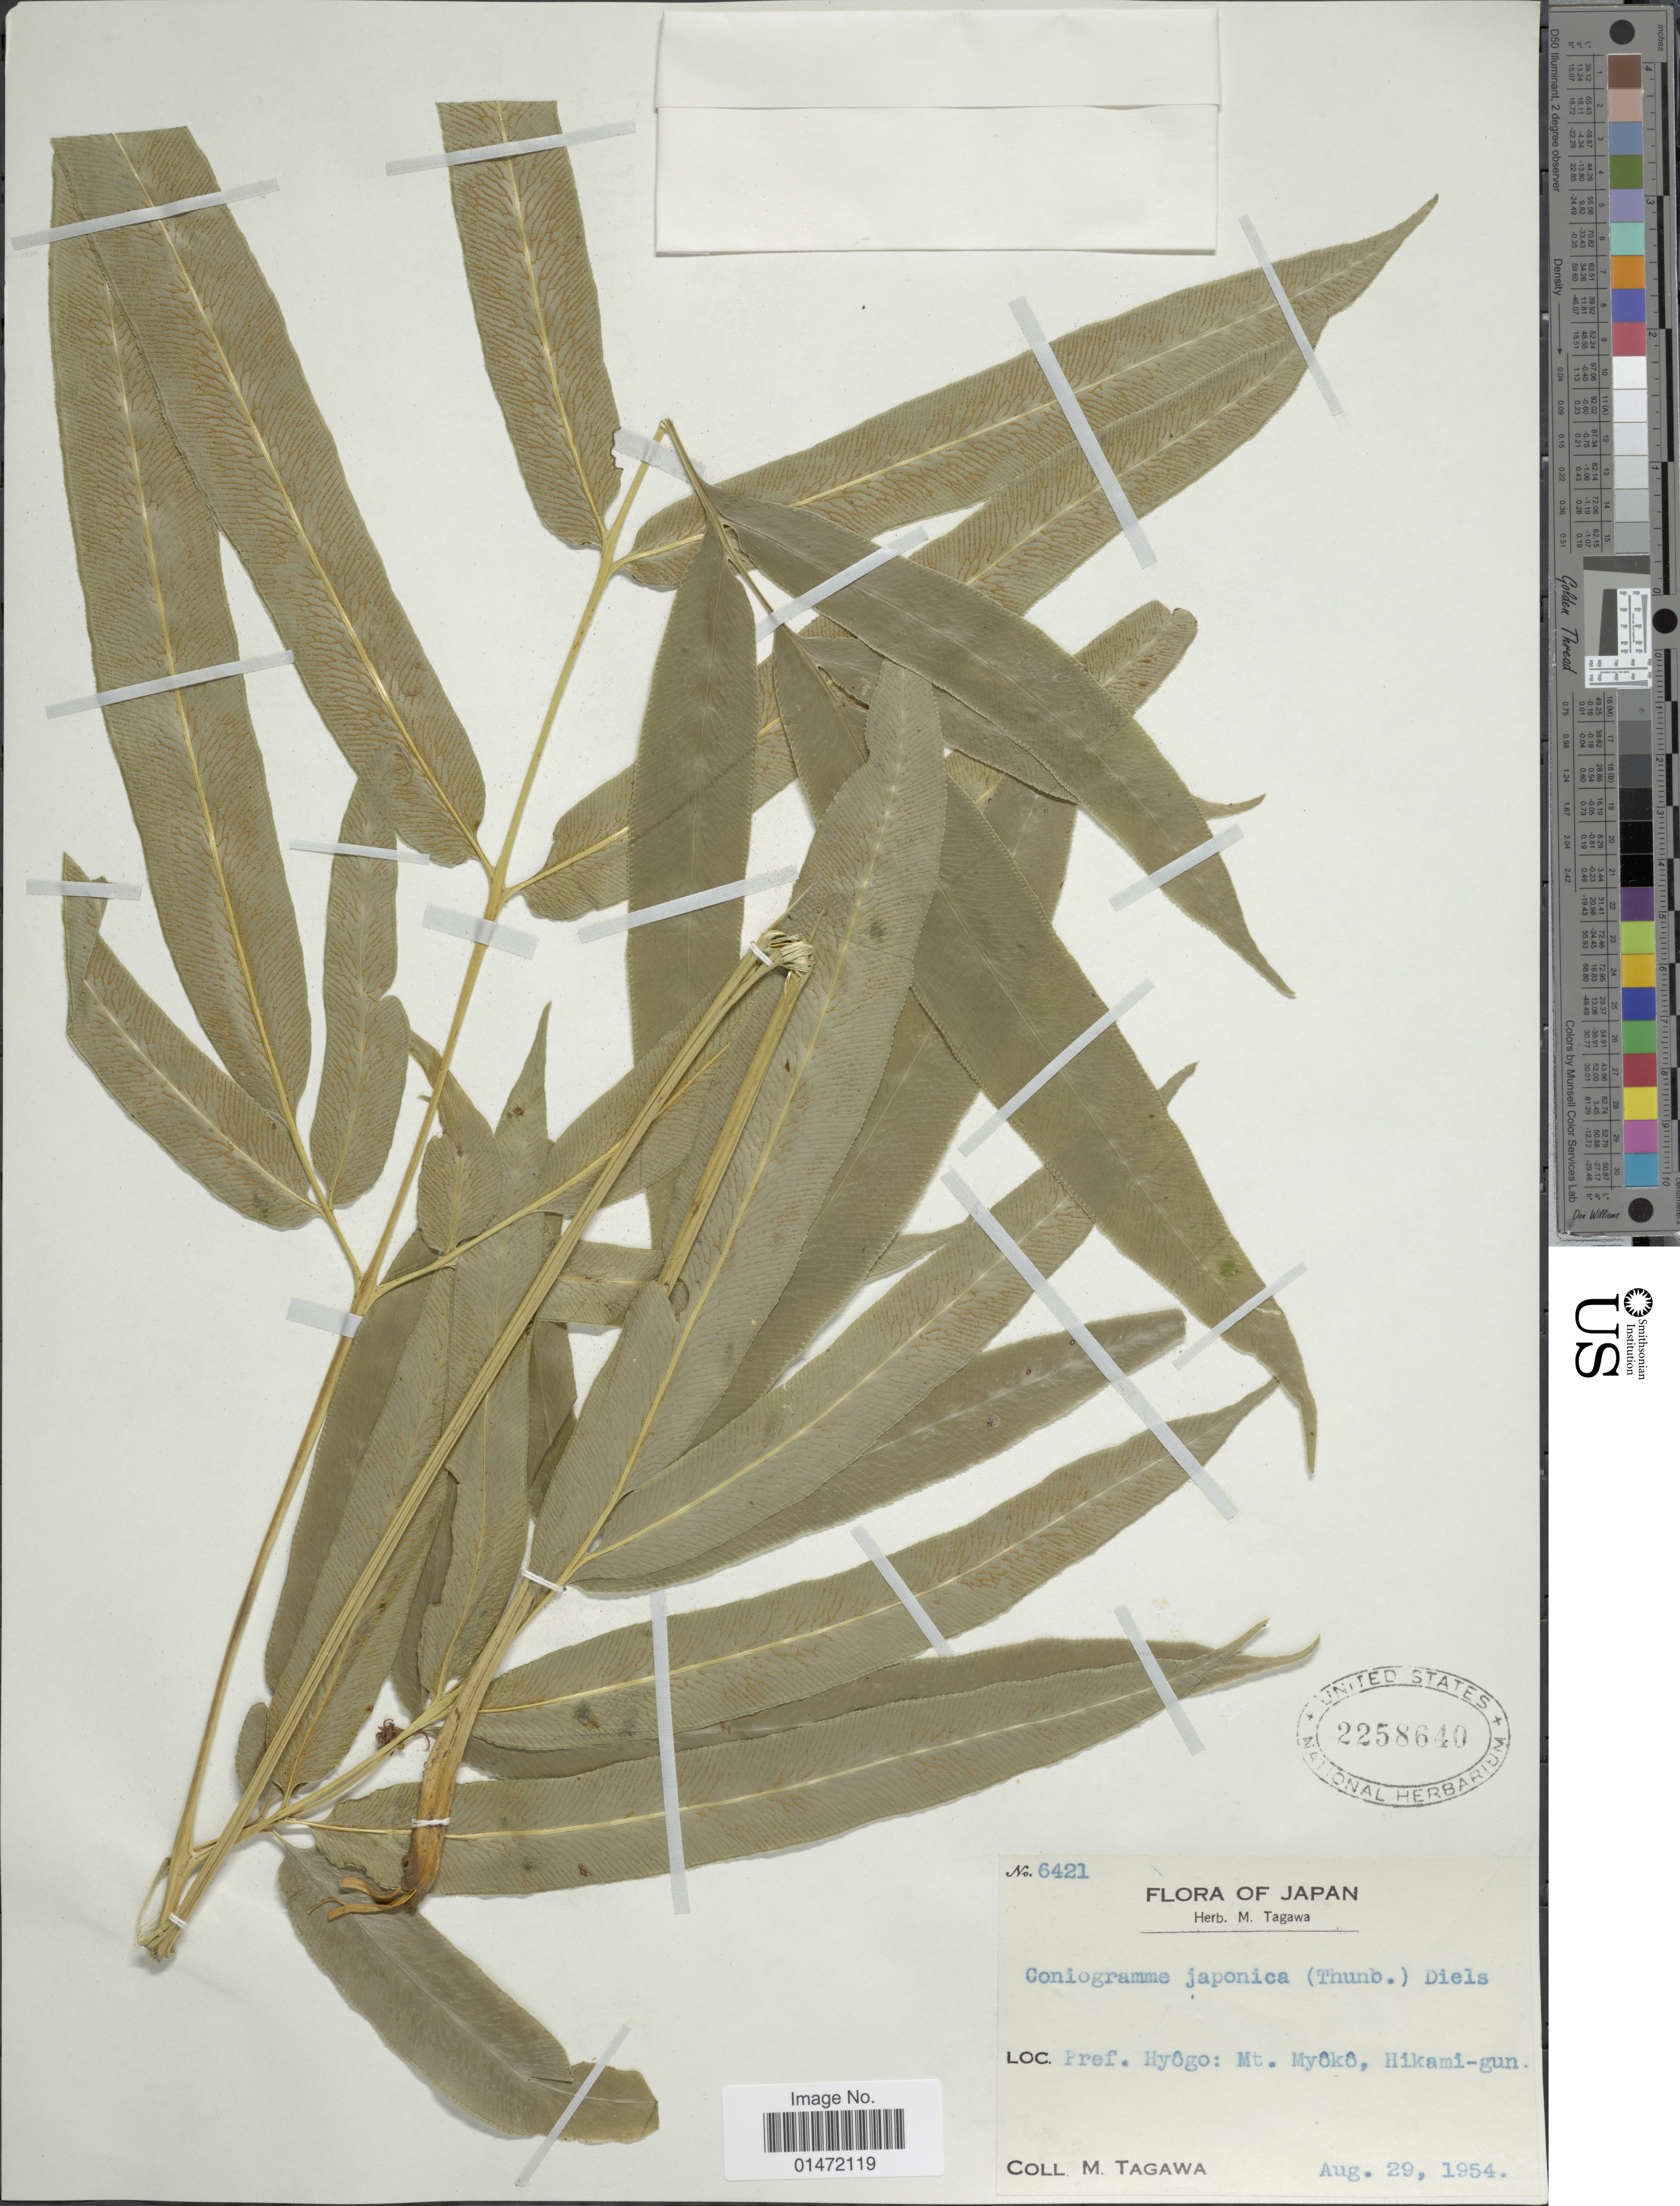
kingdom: Plantae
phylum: Tracheophyta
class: Polypodiopsida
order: Polypodiales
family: Pteridaceae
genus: Coniogramme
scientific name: Coniogramme japonica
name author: (Thunb. ex Murray) Diels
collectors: M. Tagawa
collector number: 6421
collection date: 1954-08-29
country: Japan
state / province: Hyogo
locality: Mt. Myôkô, Hikami-gun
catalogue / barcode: US 2258640